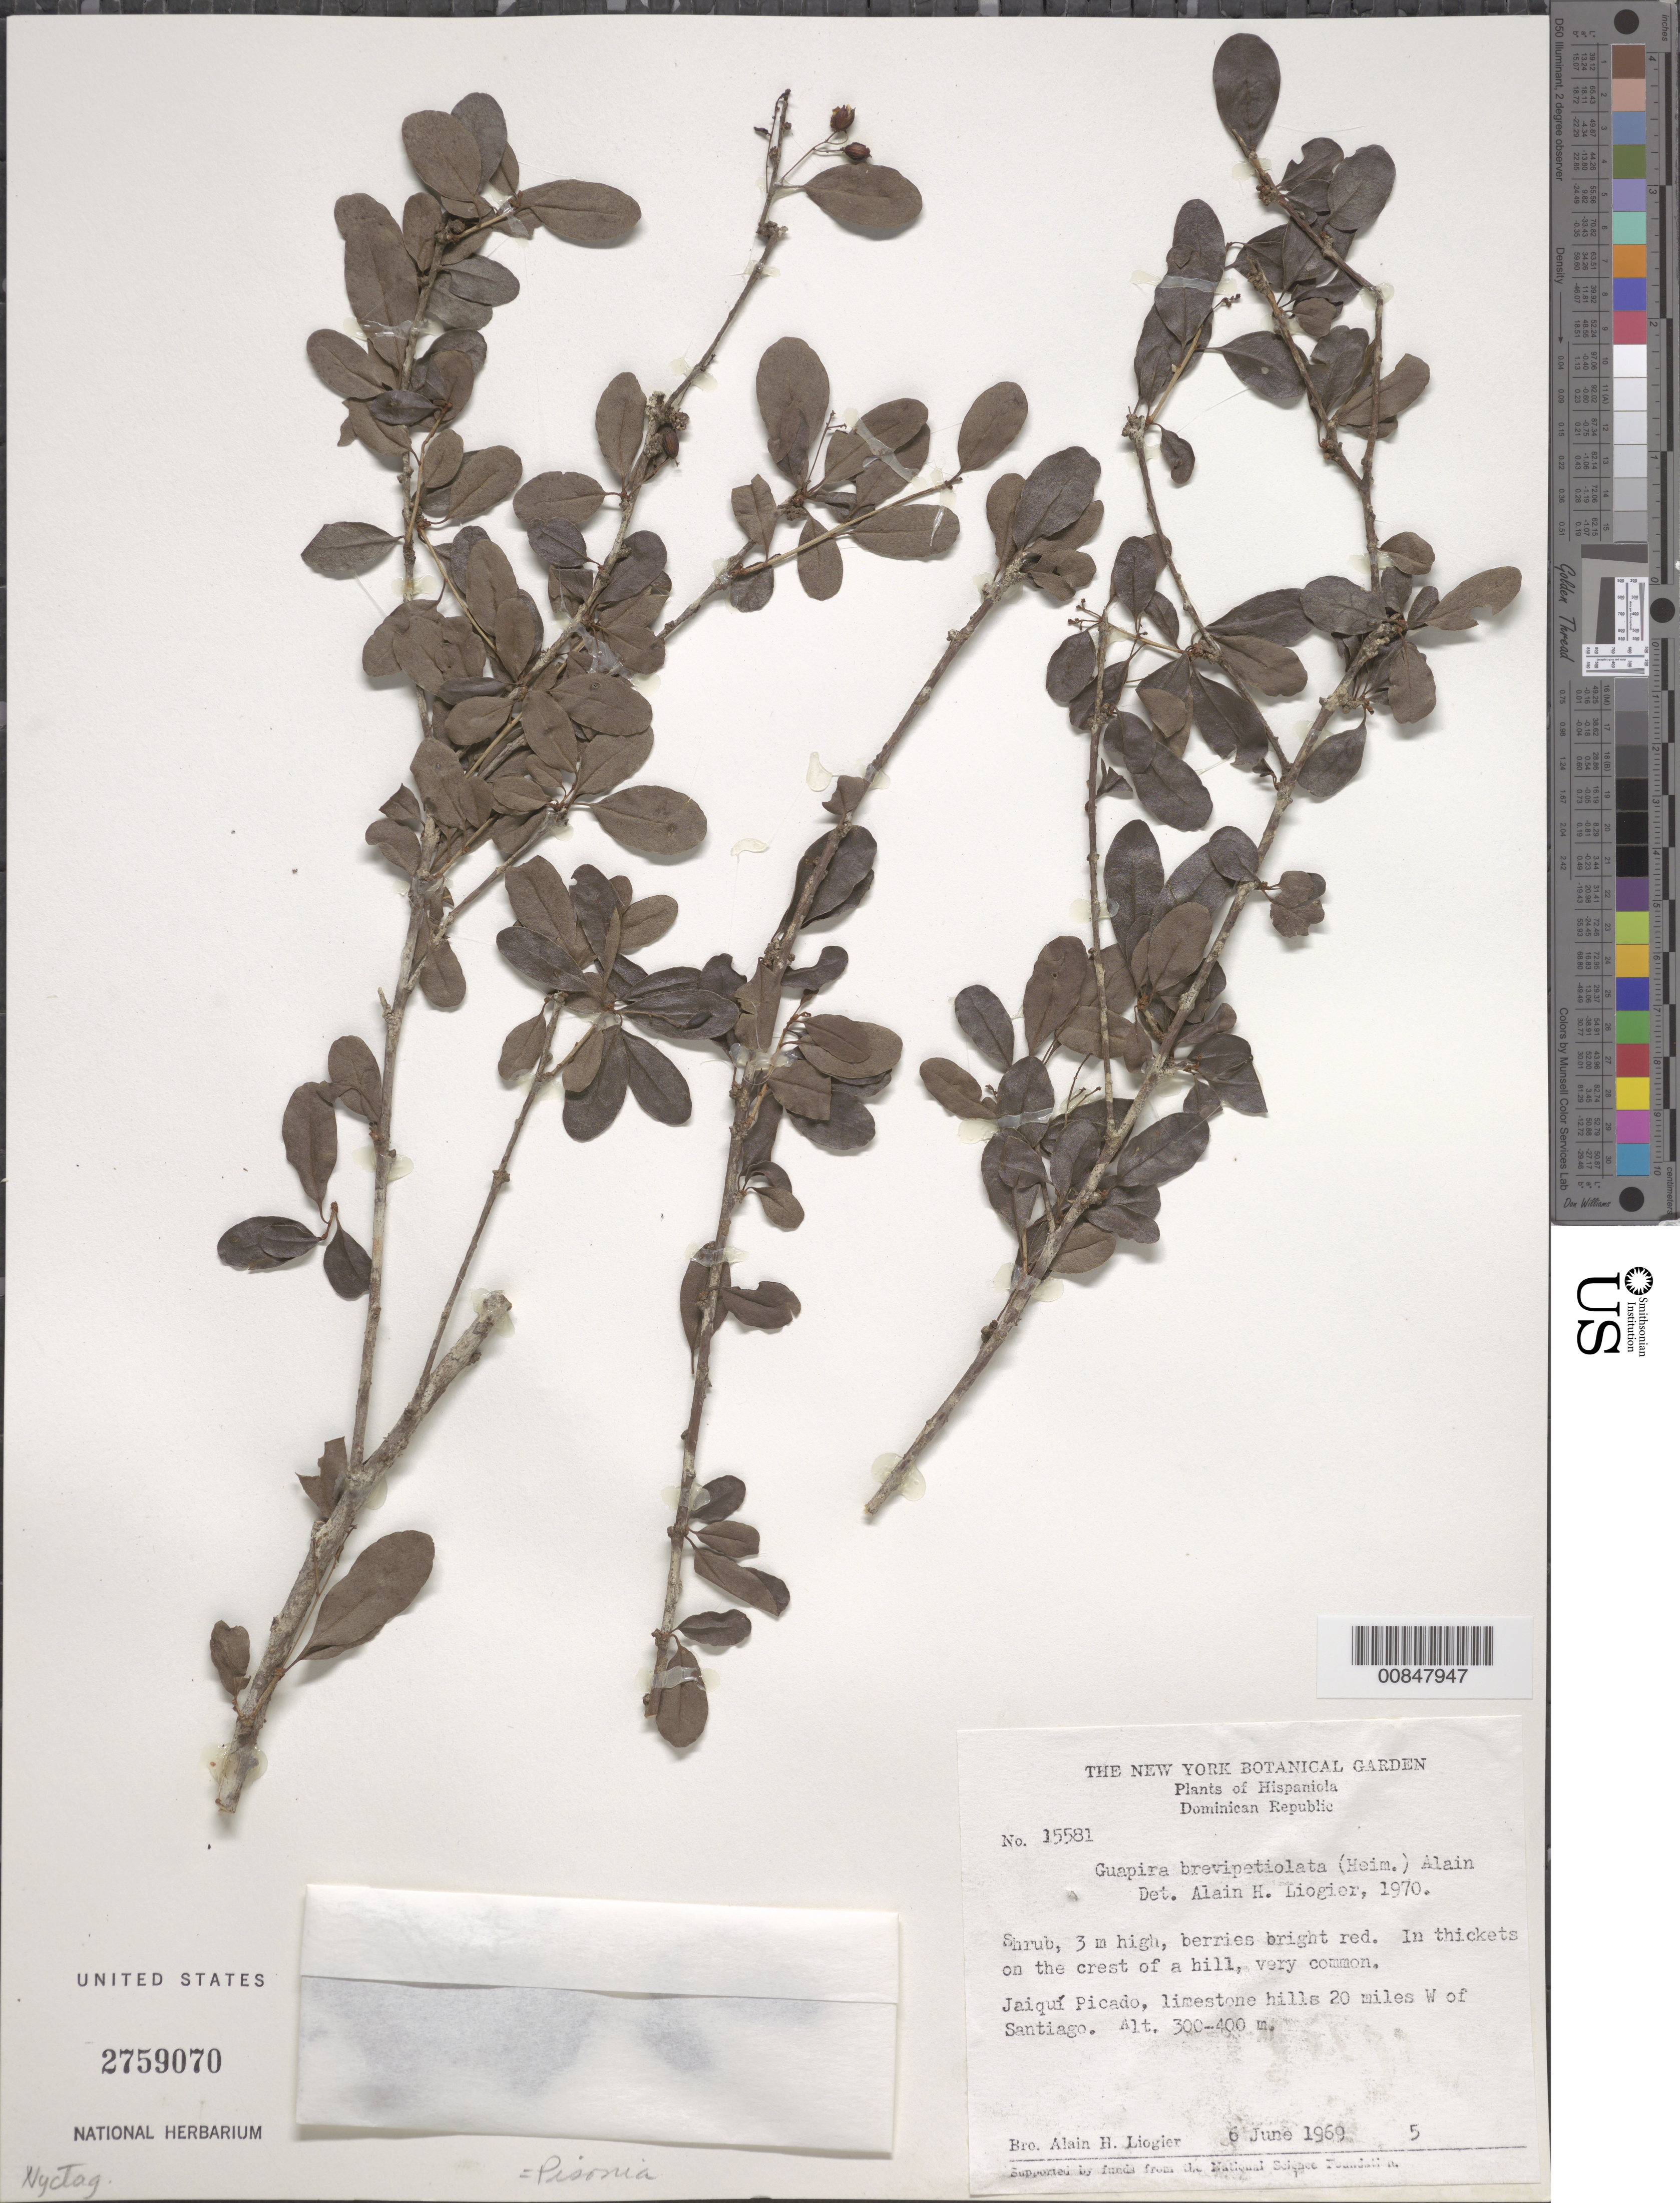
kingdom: Plantae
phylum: Tracheophyta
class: Magnoliopsida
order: Caryophyllales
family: Nyctaginaceae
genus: Guapira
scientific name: Guapira brevipetiolata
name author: (Heimerl) Alain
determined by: Liogier, Alain H.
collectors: A. H. Liogier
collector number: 15581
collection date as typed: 06 Jun 1969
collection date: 1969-06-06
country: Dominican Republic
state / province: Santiago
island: Hispaniola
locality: Jaiquí Picado, limestone hills 20 miles W of Santiago.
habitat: In thickets on the crest of a hill. Limestone hills.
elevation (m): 300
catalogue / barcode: US 2759070